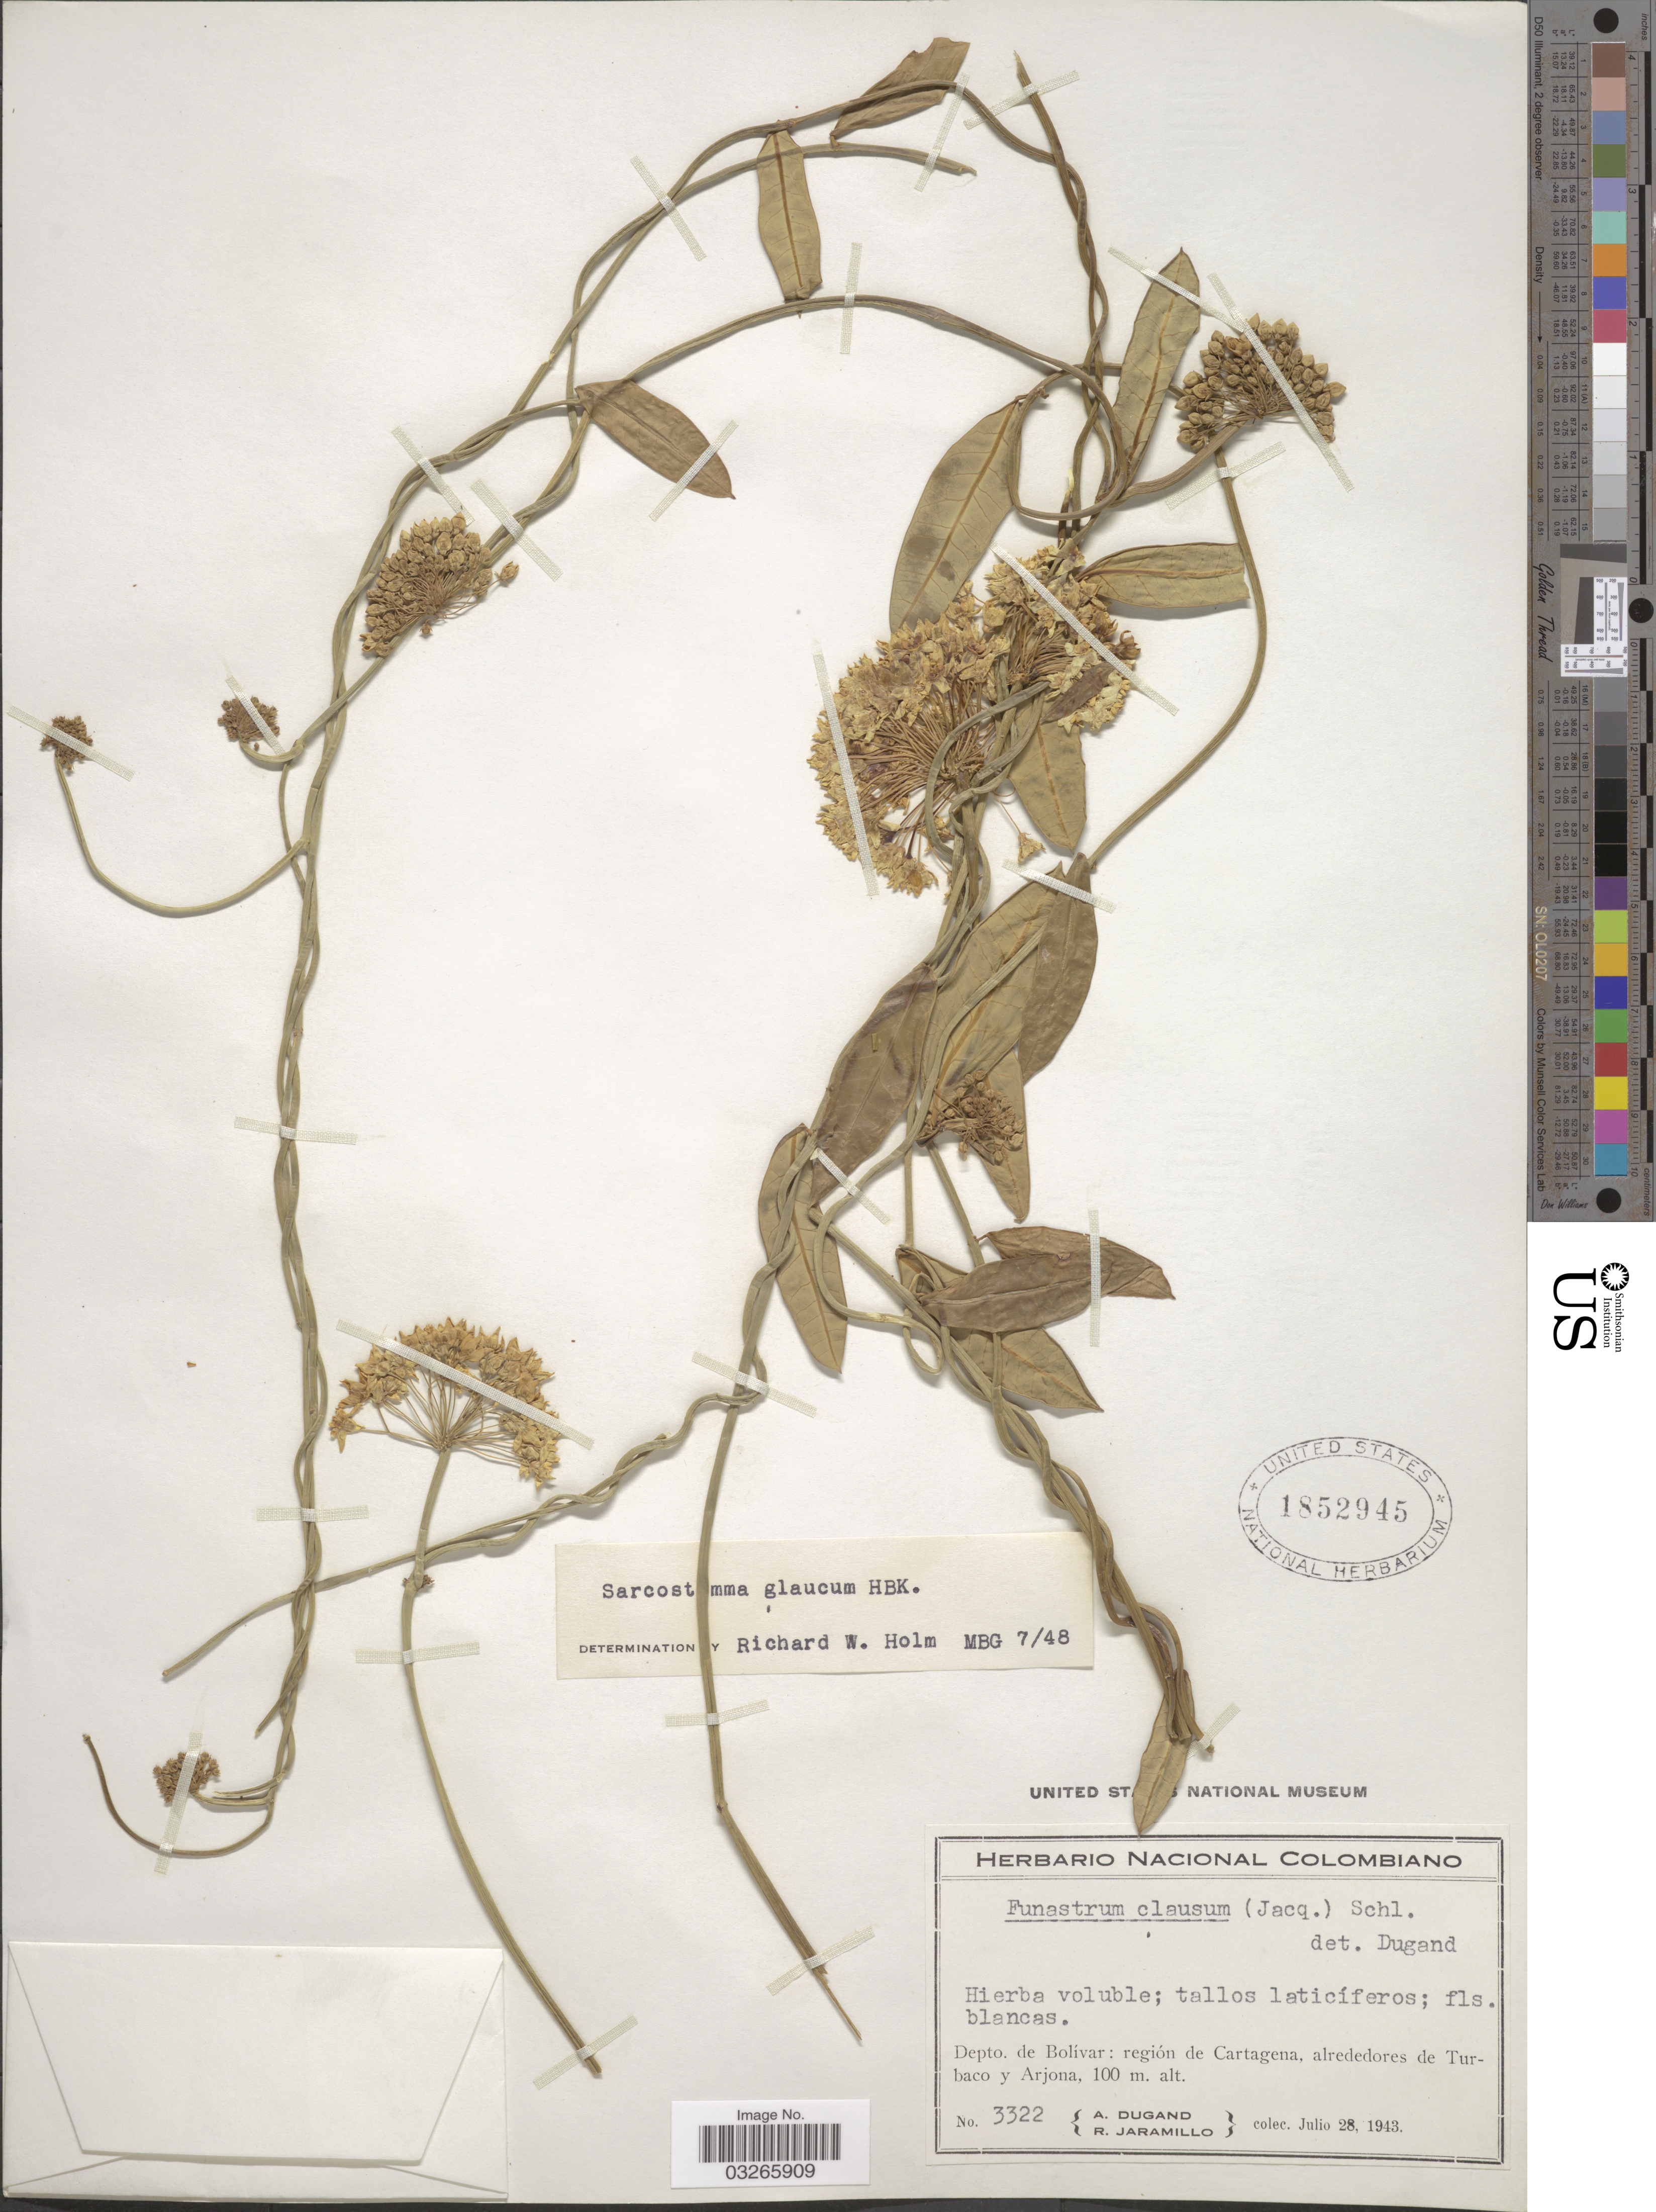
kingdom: Plantae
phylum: Tracheophyta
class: Magnoliopsida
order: Gentianales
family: Apocynaceae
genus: Sarcostemma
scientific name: Sarcostemma glaucum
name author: Kunth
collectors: A. Dugand & R. Jaramillo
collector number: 3322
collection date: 1943-07-28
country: Colombia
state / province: Bolívar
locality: Depto. de Bolívar: región de Cartagena, alrededores de Turbaco y Arjona.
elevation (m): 100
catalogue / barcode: US 1852945